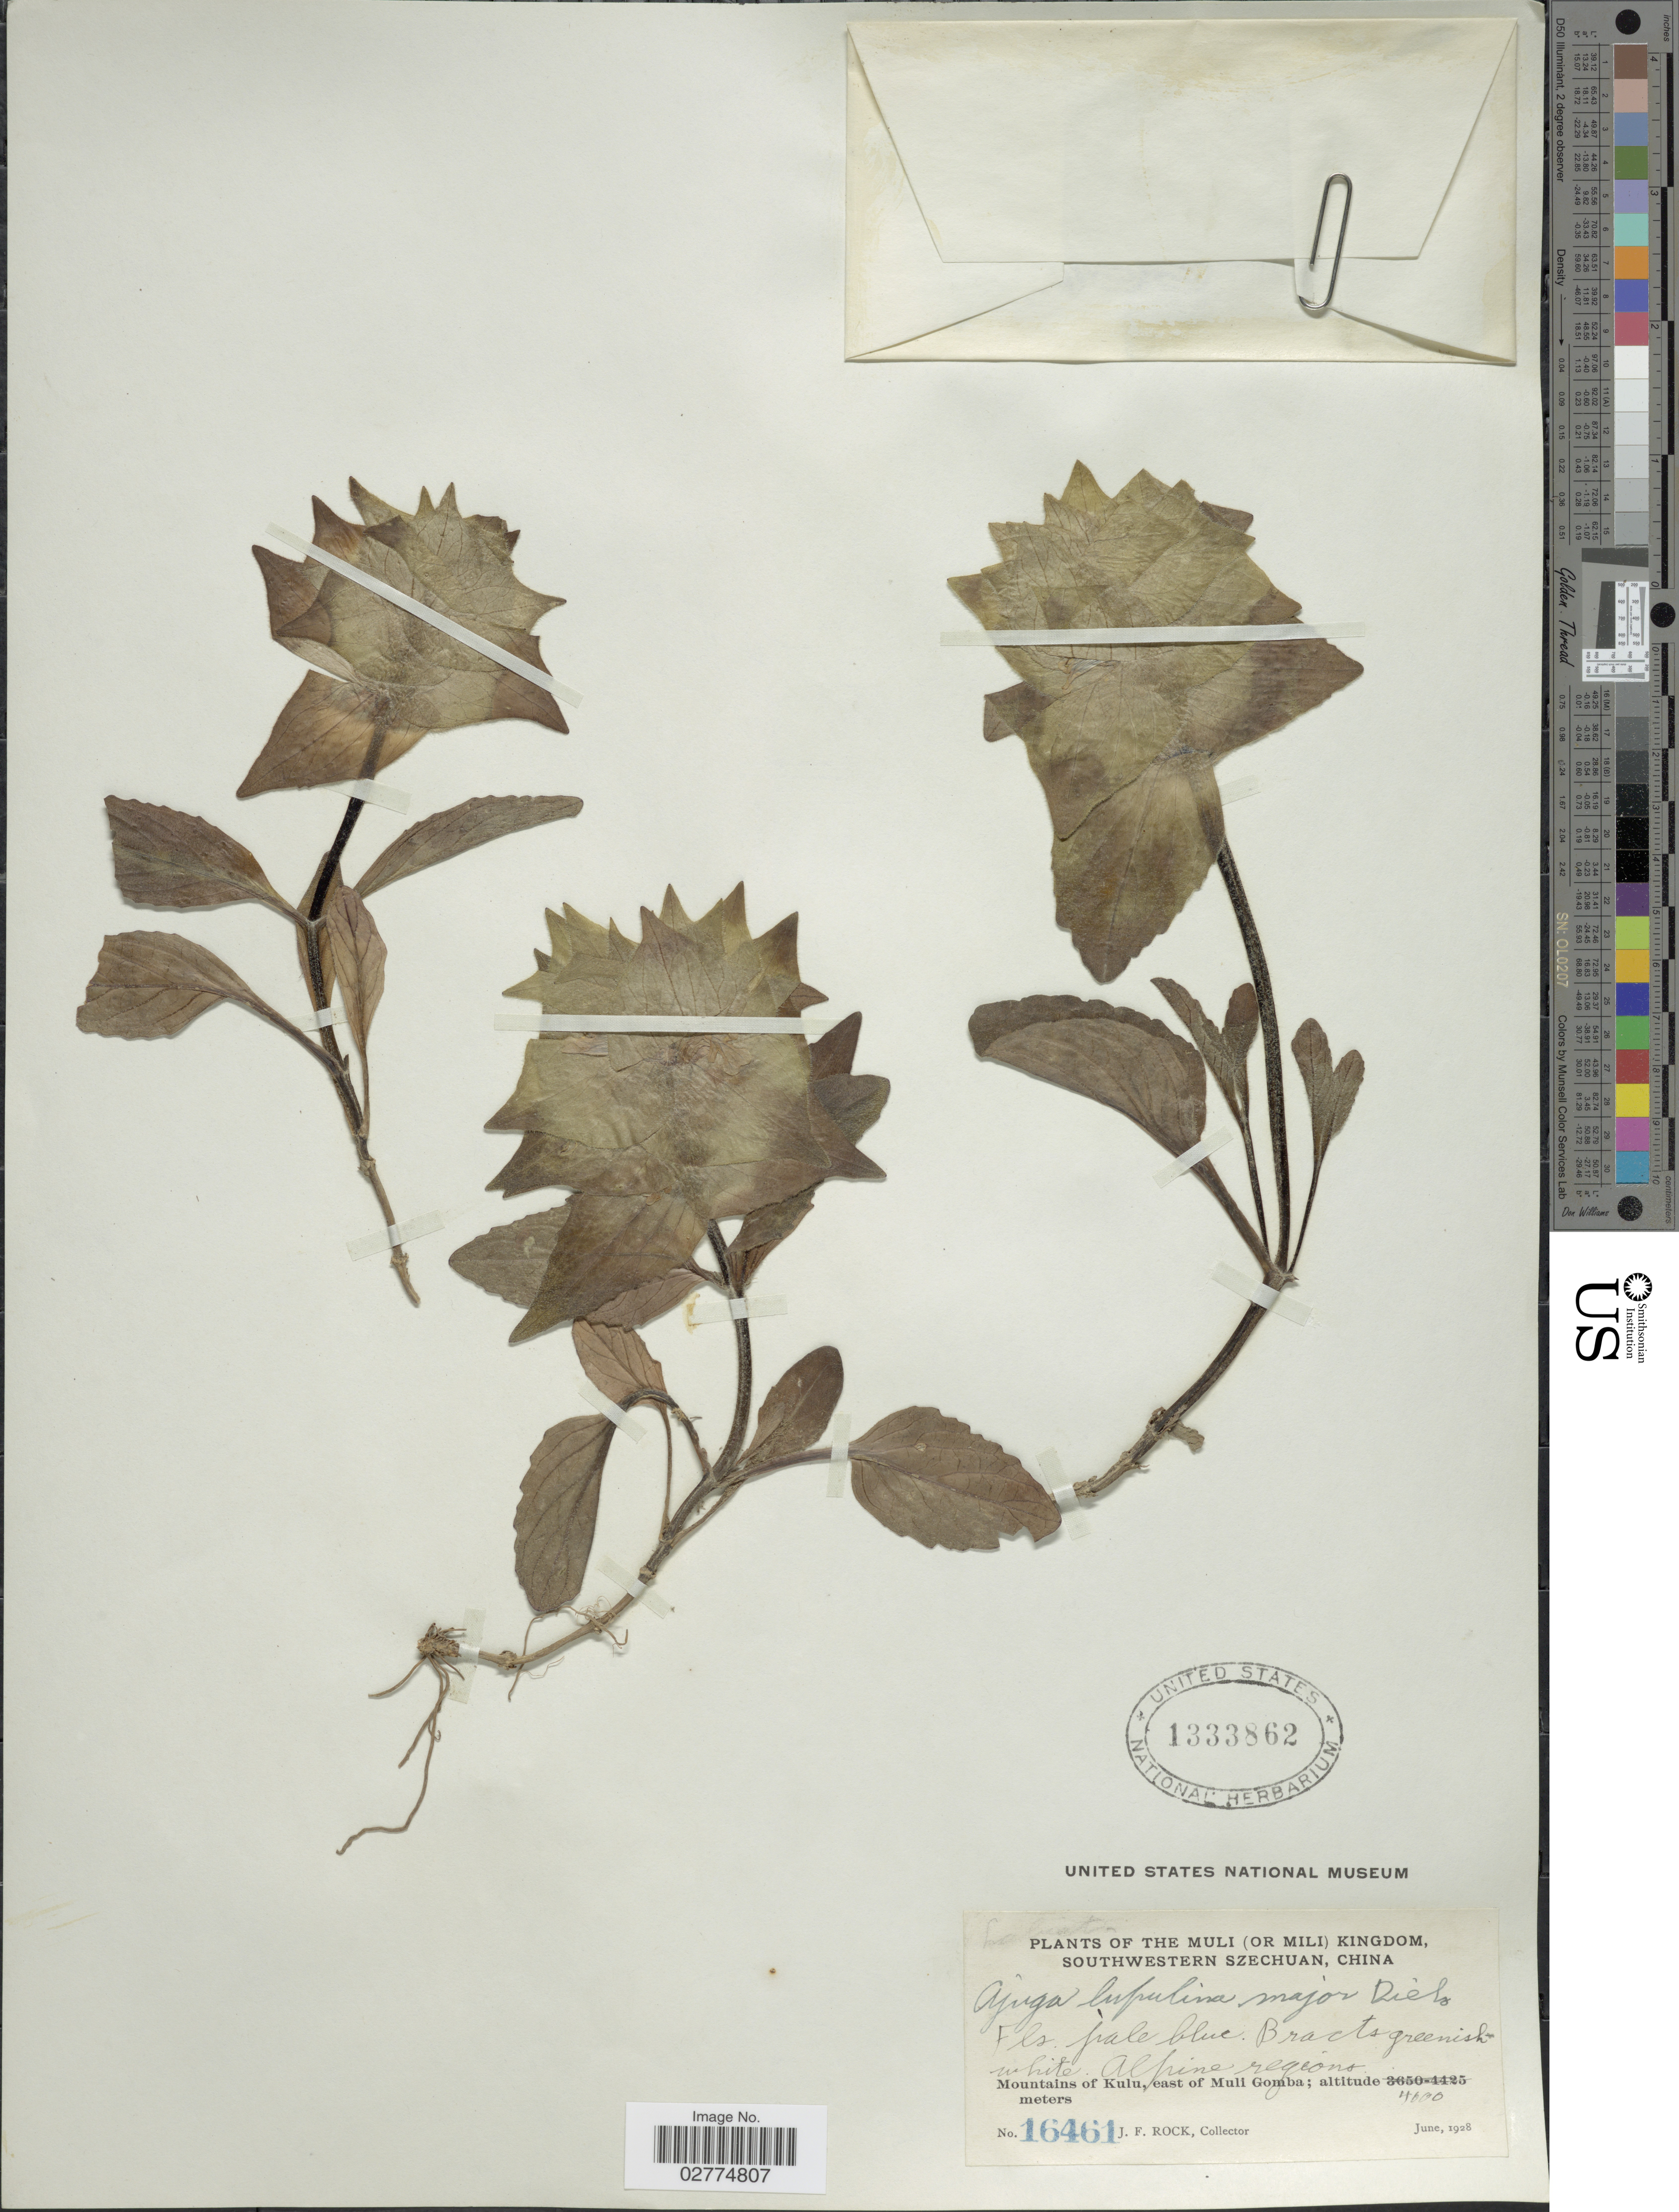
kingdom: Plantae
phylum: Tracheophyta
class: Magnoliopsida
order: Lamiales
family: Lamiaceae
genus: Ajuga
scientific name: Ajuga lupulina var. major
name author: Diels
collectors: J. Rock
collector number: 16461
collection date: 1928-06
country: China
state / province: Sichuan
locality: The Muli (Or Mili) Kingdom, southwestern Szechwan, Mountains of Kulu, east of Muli Gomba, alpine regions.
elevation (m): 4000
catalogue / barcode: US 1333862